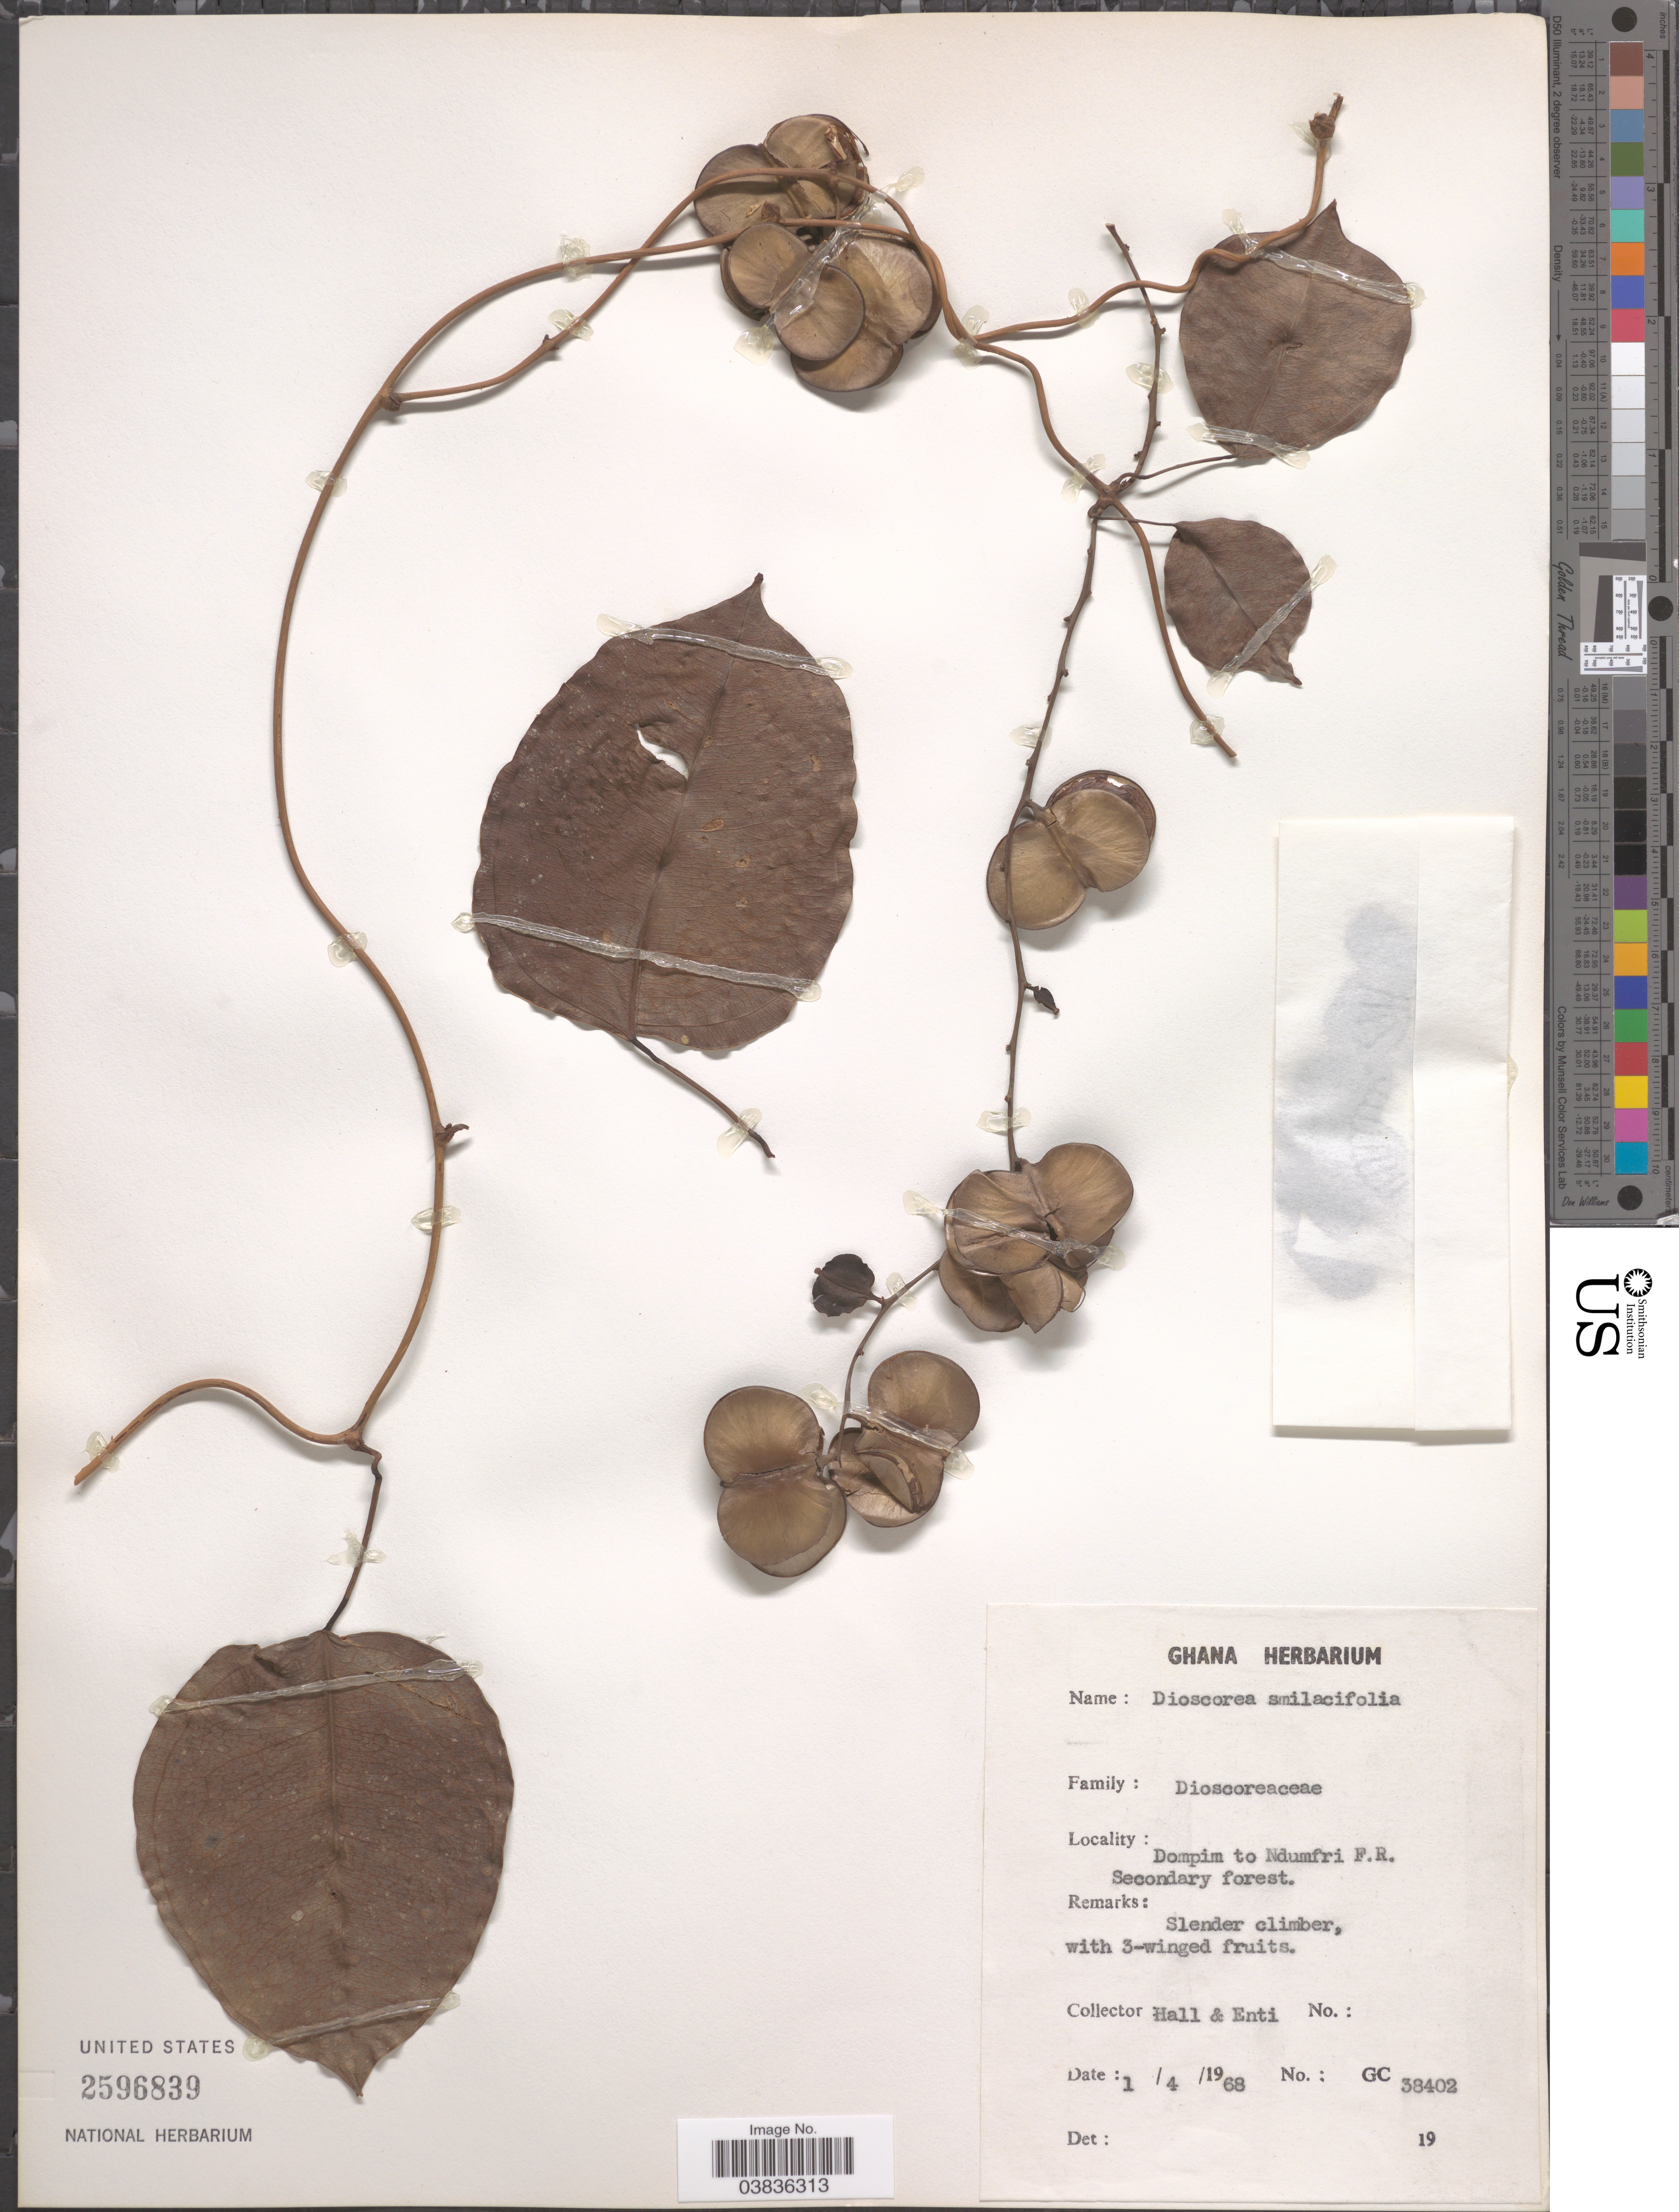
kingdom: Plantae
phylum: Tracheophyta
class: Liliopsida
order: Dioscoreales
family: Dioscoreaceae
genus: Dioscorea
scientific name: Dioscorea smilacifolia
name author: De Wild. & Durand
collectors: -- Hall & -. Enti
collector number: GC38402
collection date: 1968-04-01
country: Ghana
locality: Dompim to Ndumfri F. R. Secondary forest.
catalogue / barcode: US 2596839